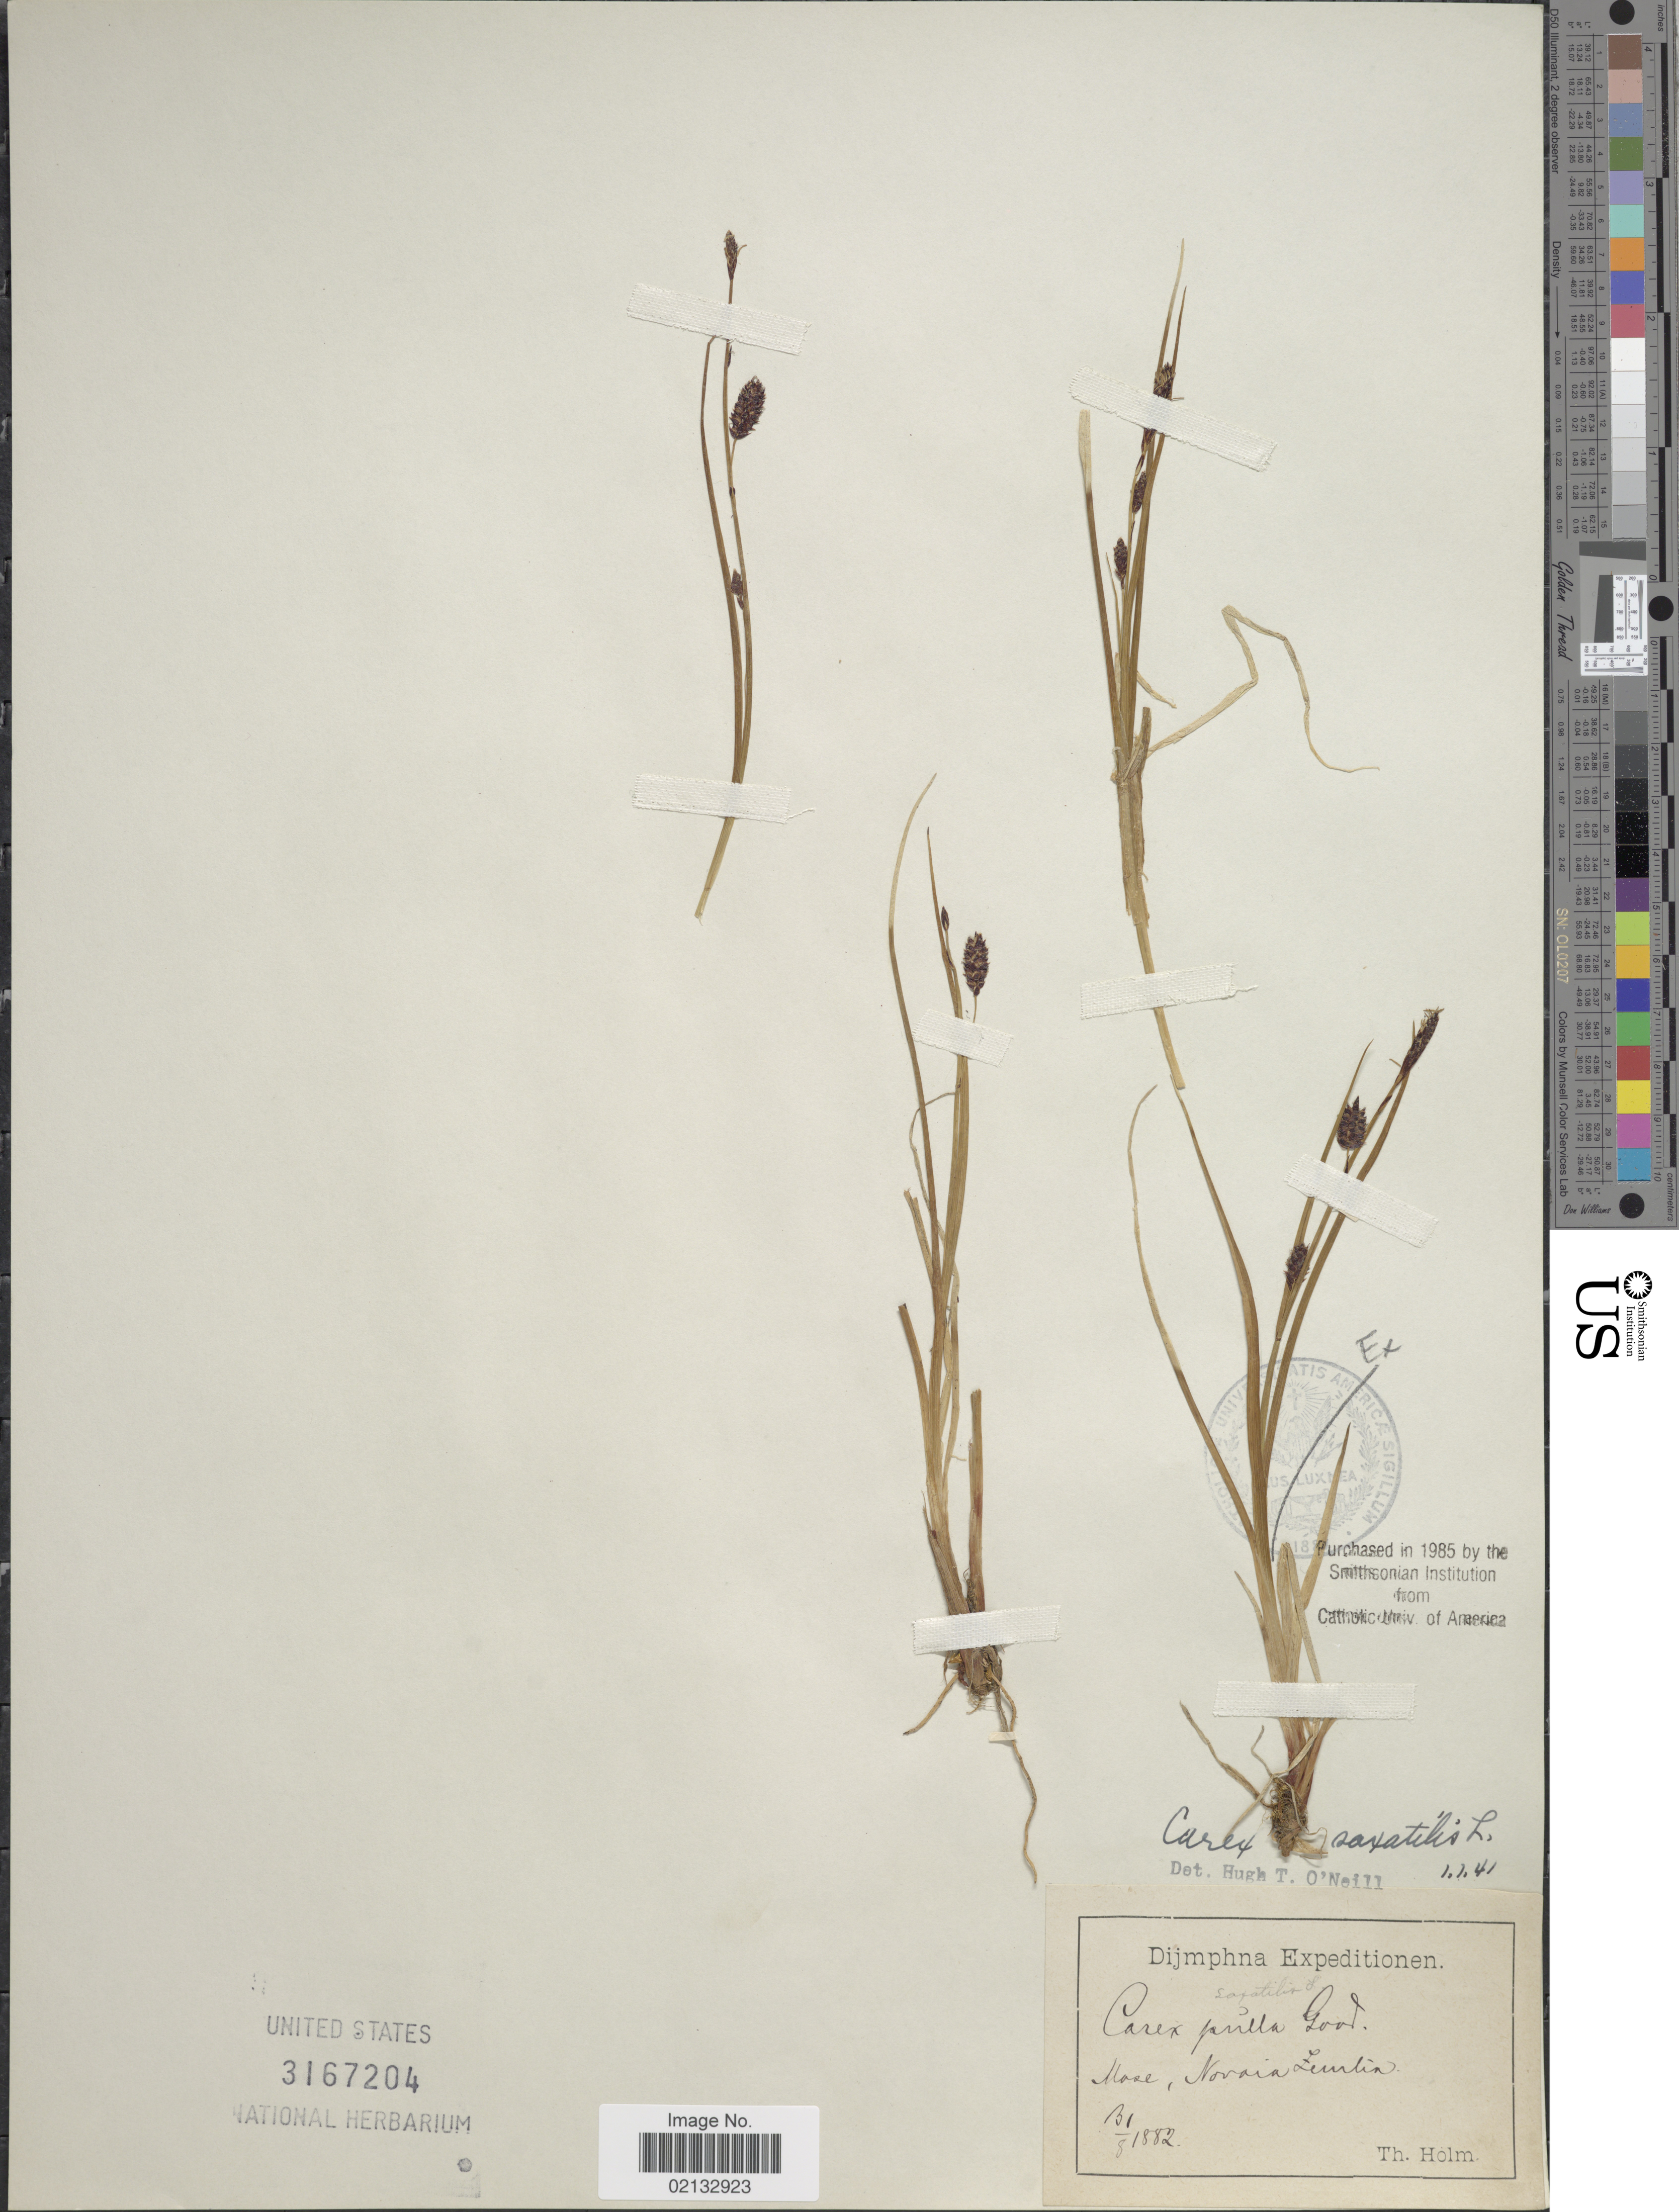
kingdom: Plantae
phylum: Tracheophyta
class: Liliopsida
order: Poales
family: Cyperaceae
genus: Carex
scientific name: Carex saxatilis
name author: L.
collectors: T. Holm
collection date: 1882-08-31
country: Russian Federation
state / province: Arkhangelsk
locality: Dijmphna. Mose, Novaia Zemlia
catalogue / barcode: US 3167204